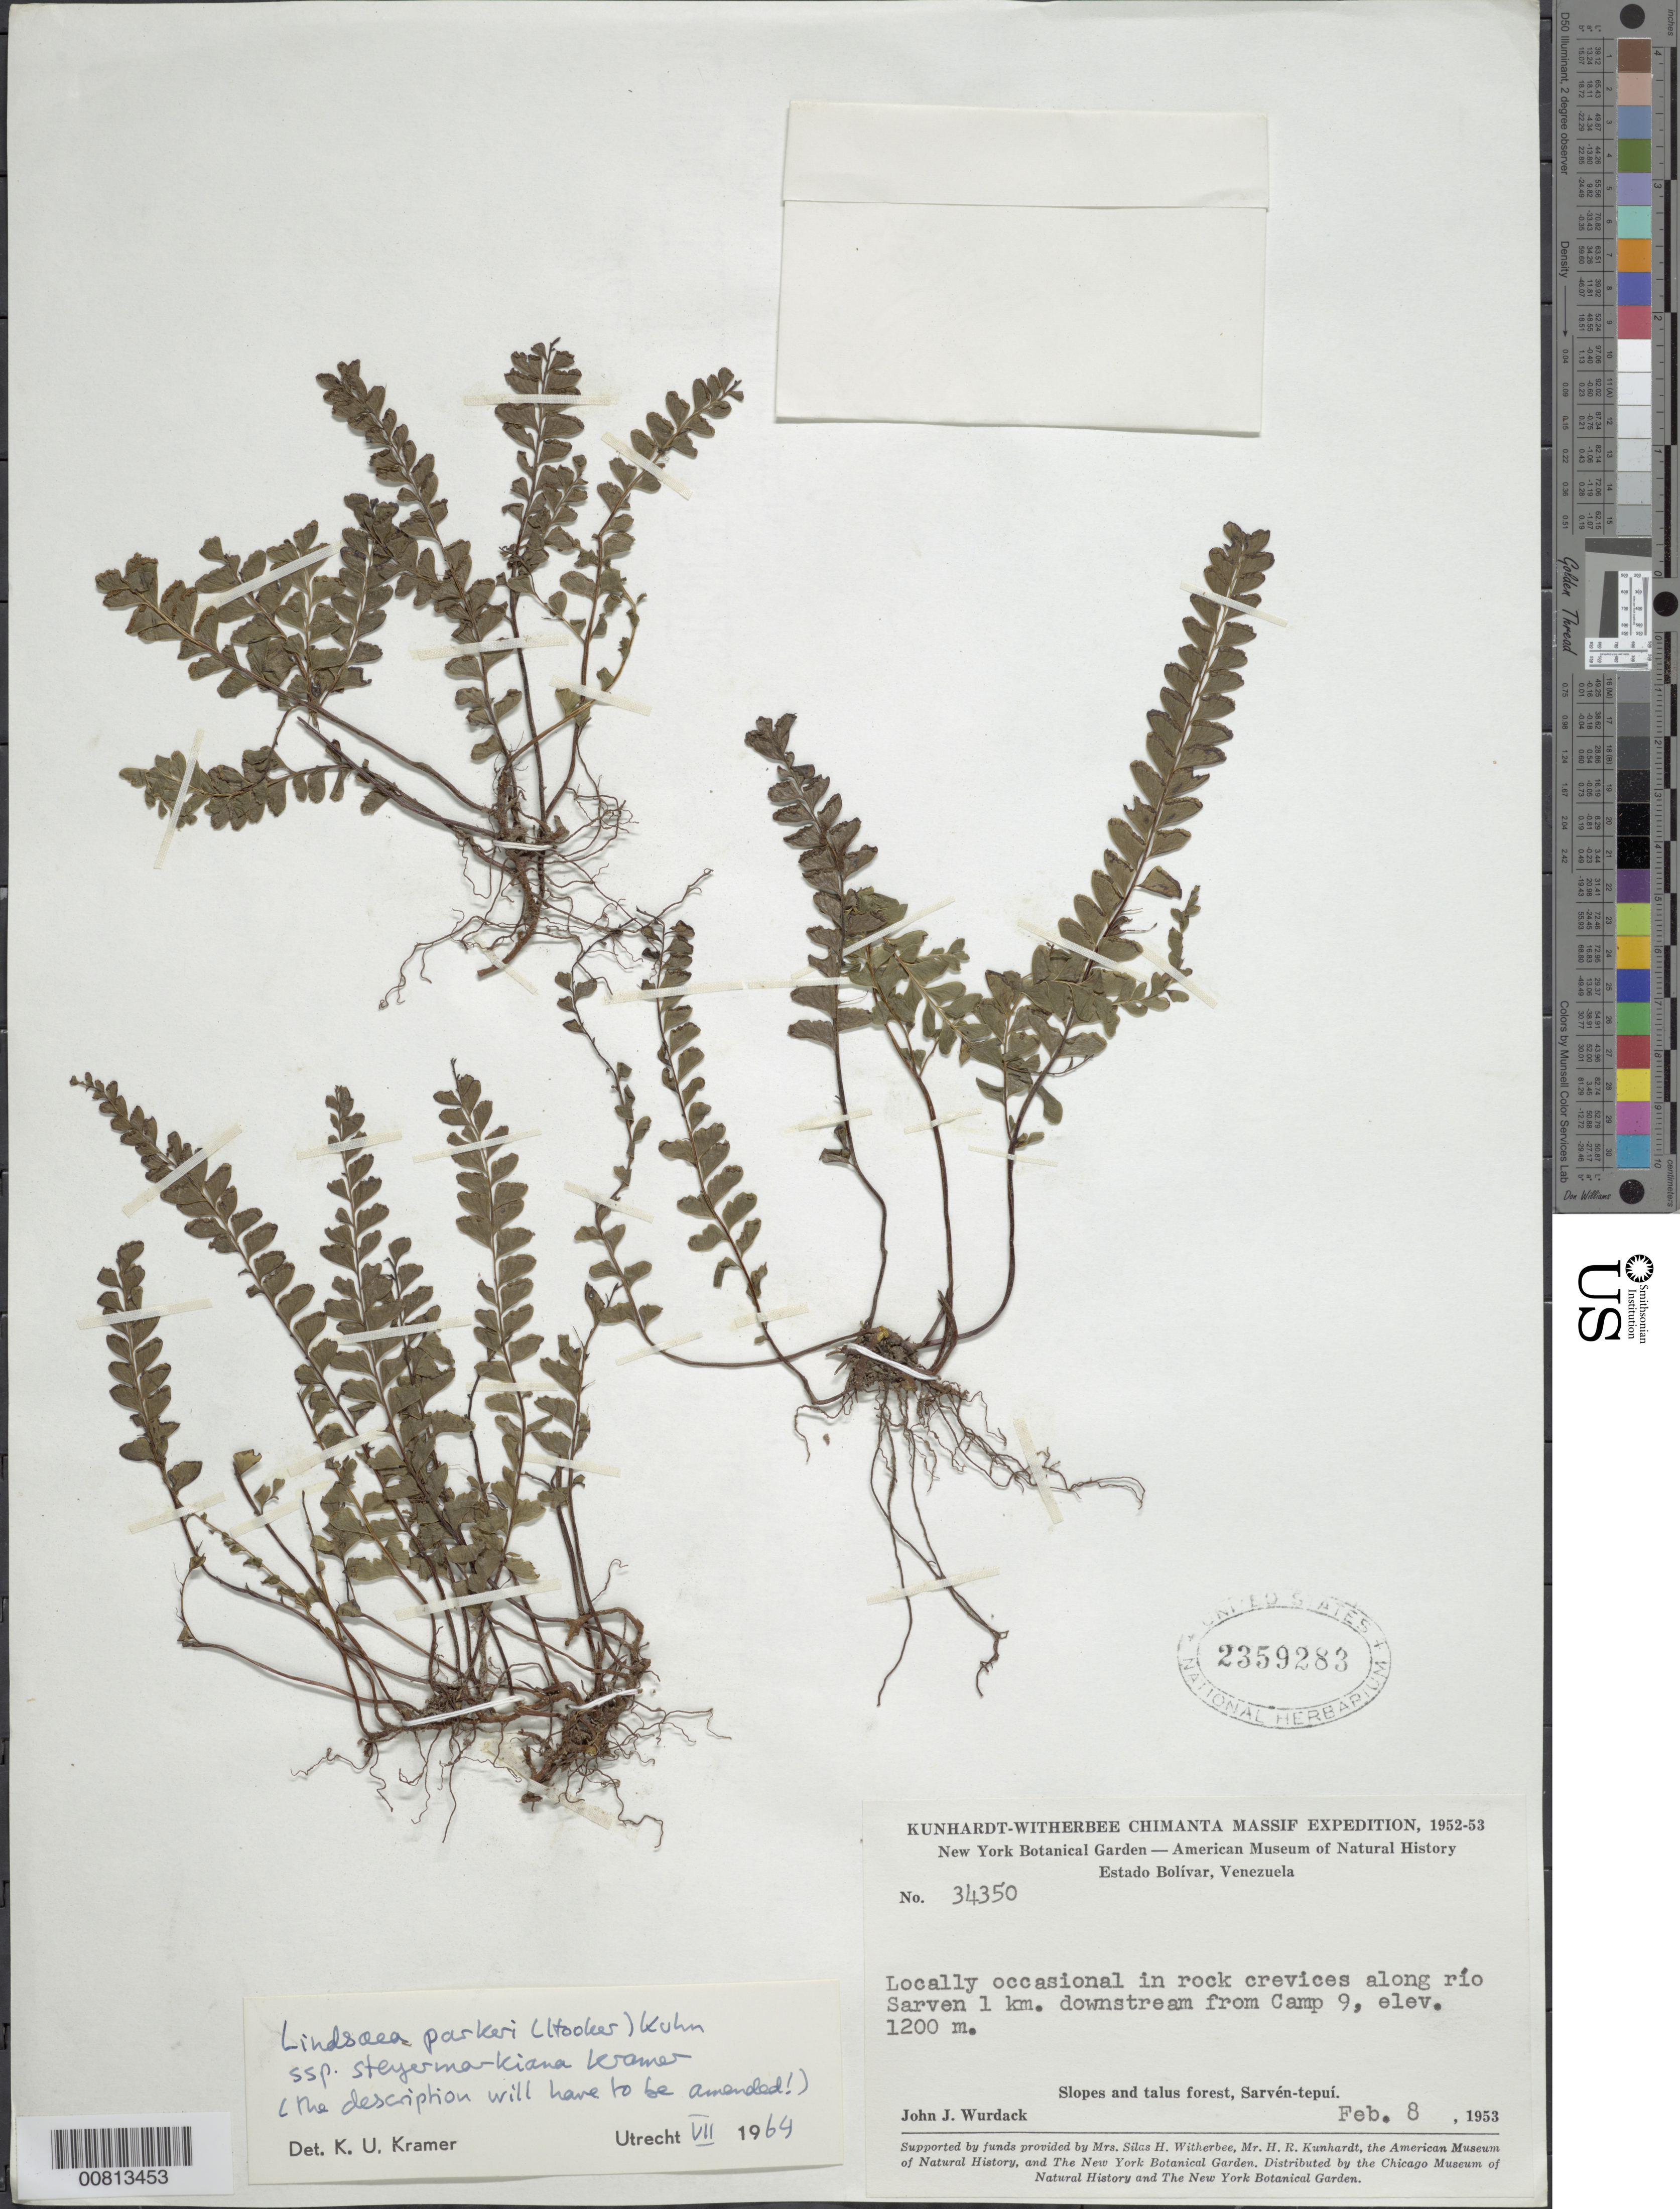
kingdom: Plantae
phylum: Tracheophyta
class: Polypodiopsida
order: Polypodiales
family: Lindsaeaceae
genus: Lindsaea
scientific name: Lindsaea parkeri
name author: (Hook.) Kuhn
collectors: J. J. Wurdack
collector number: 34350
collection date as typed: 8-Feb-53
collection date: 1953-02-08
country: Venezuela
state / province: Bolívar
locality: Río Sarrén, downstream for 1 km from camp 9, Sarven-Tepuí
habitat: Rock crevices along river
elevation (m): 1200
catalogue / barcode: US 2359283